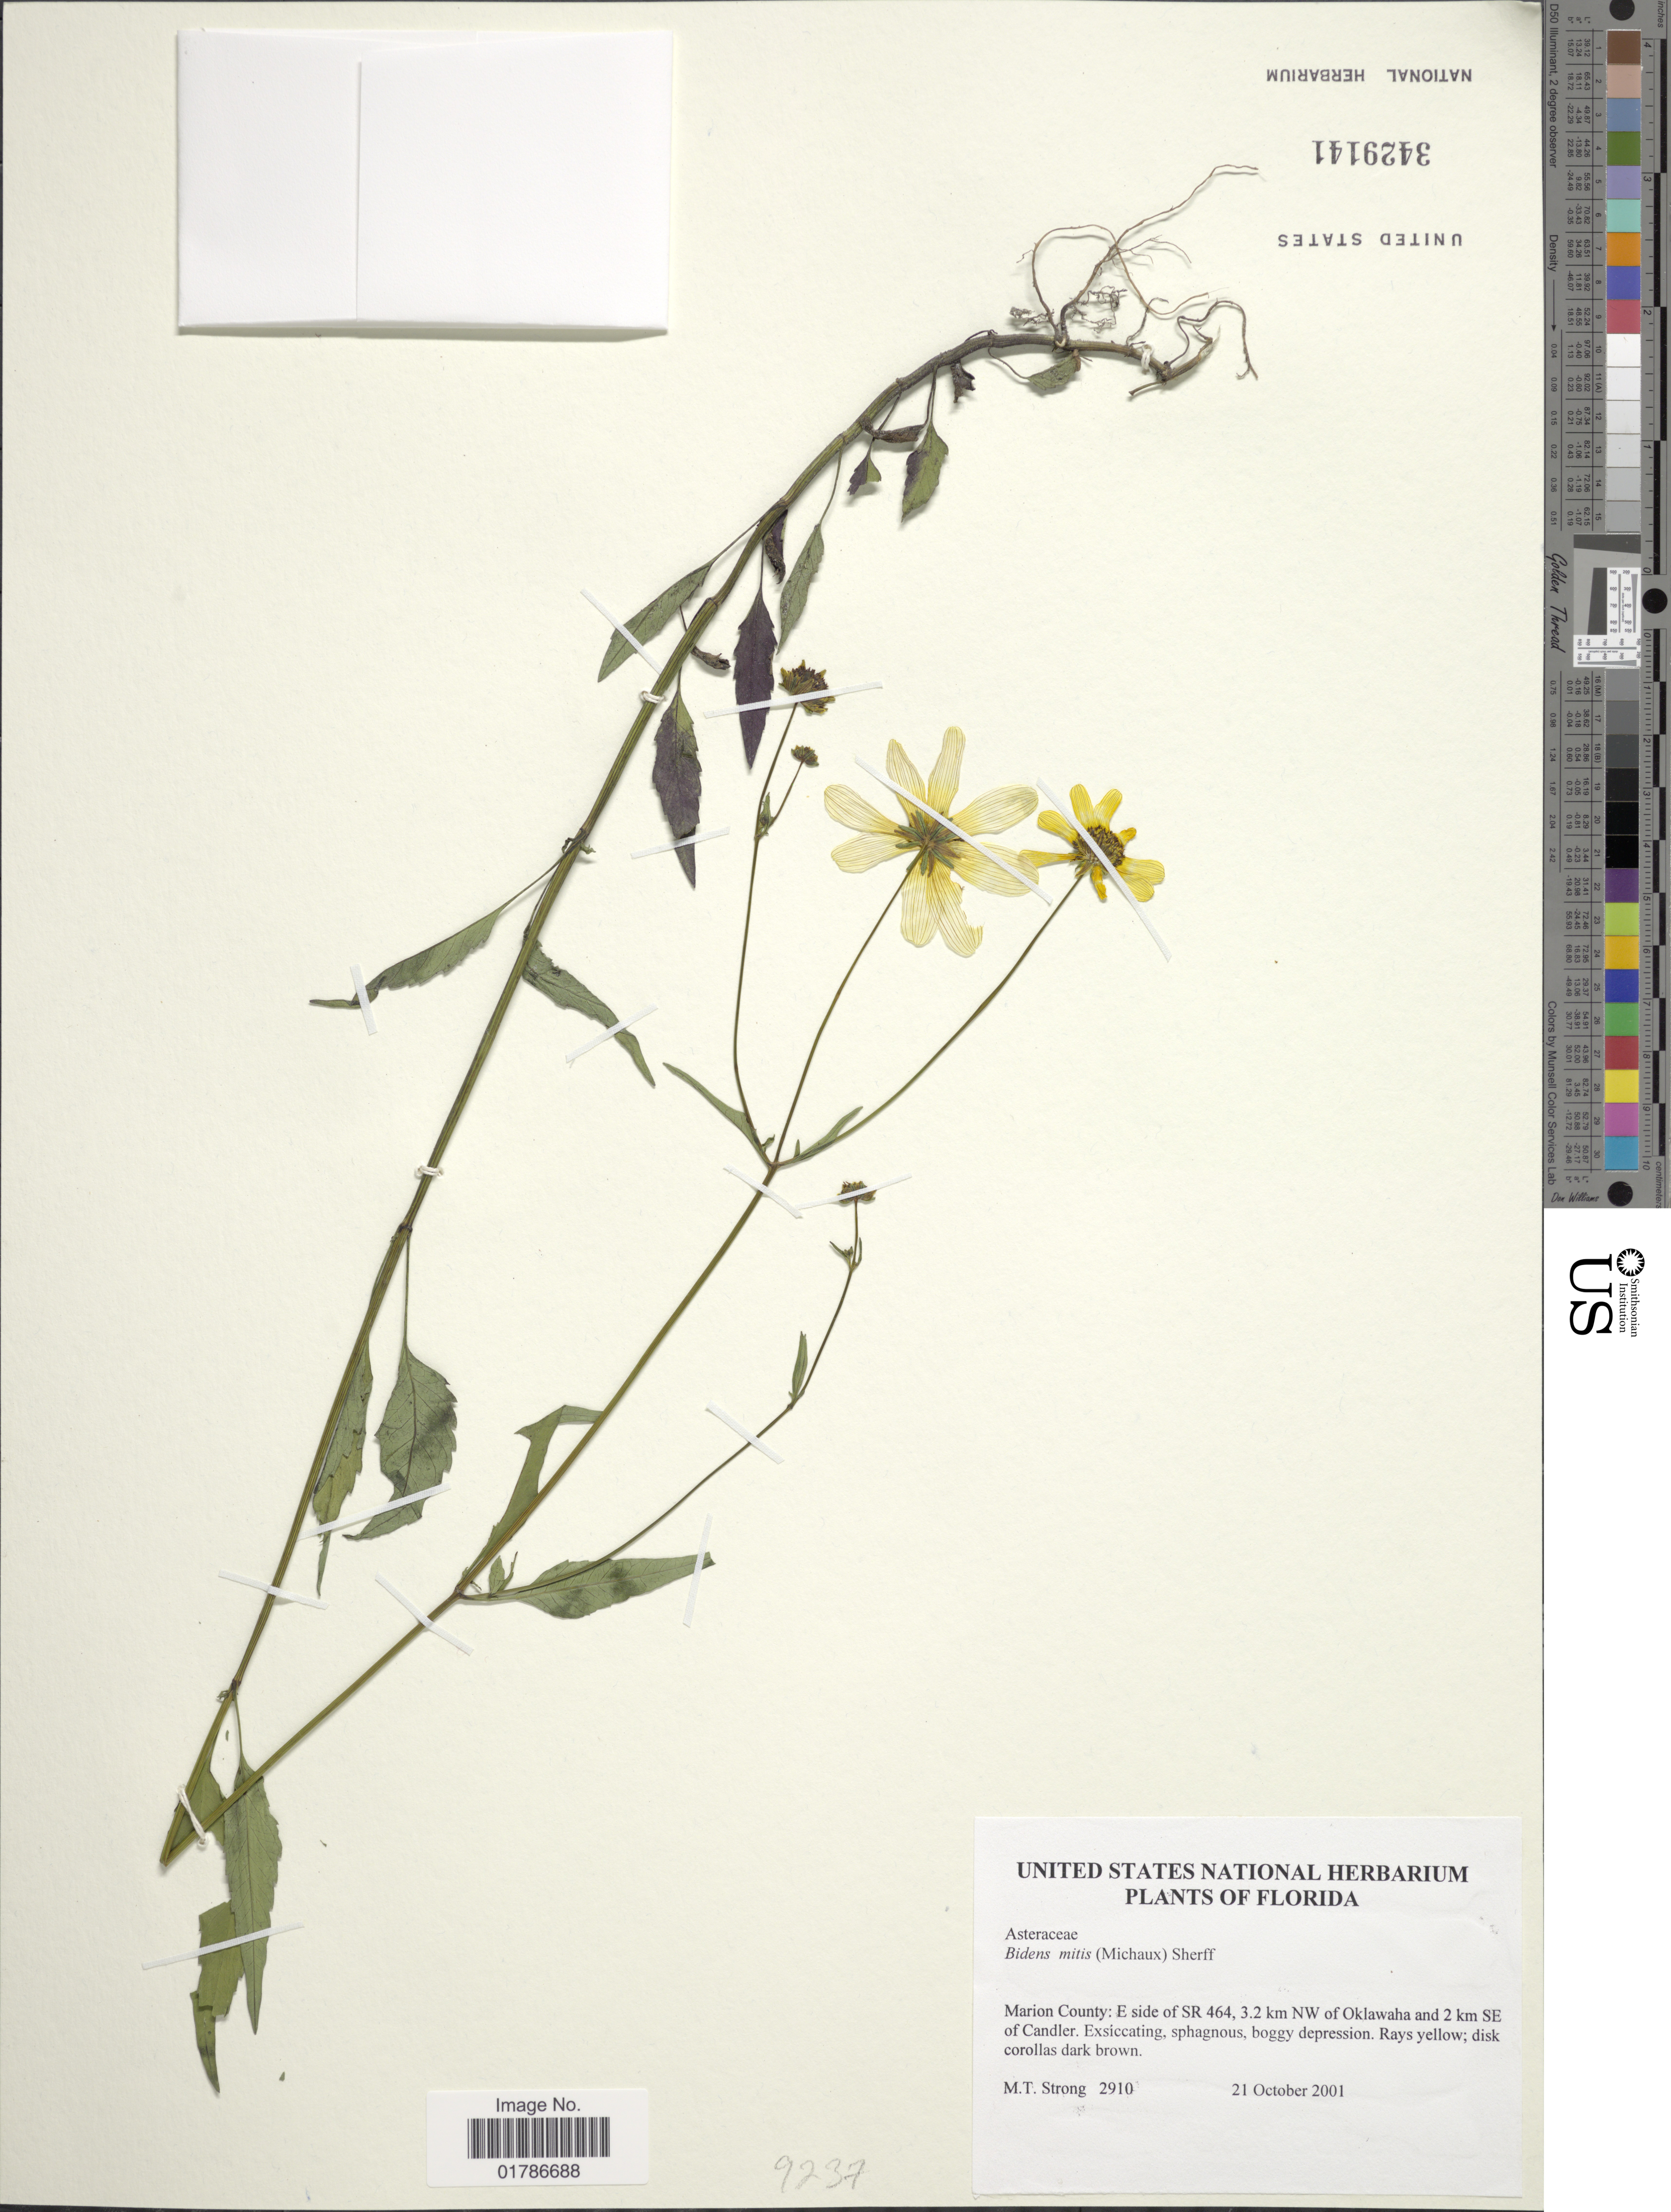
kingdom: Plantae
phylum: Tracheophyta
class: Magnoliopsida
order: Asterales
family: Asteraceae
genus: Bidens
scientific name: Bidens mitis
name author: (Michx.) Sherff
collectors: M. T. Strong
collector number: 2910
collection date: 2001-10-21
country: United States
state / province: Florida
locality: Marion County: E side of SR 464, 3.2 km NW of Oklawaha and 2 km SE of Candler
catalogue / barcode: US 3429141